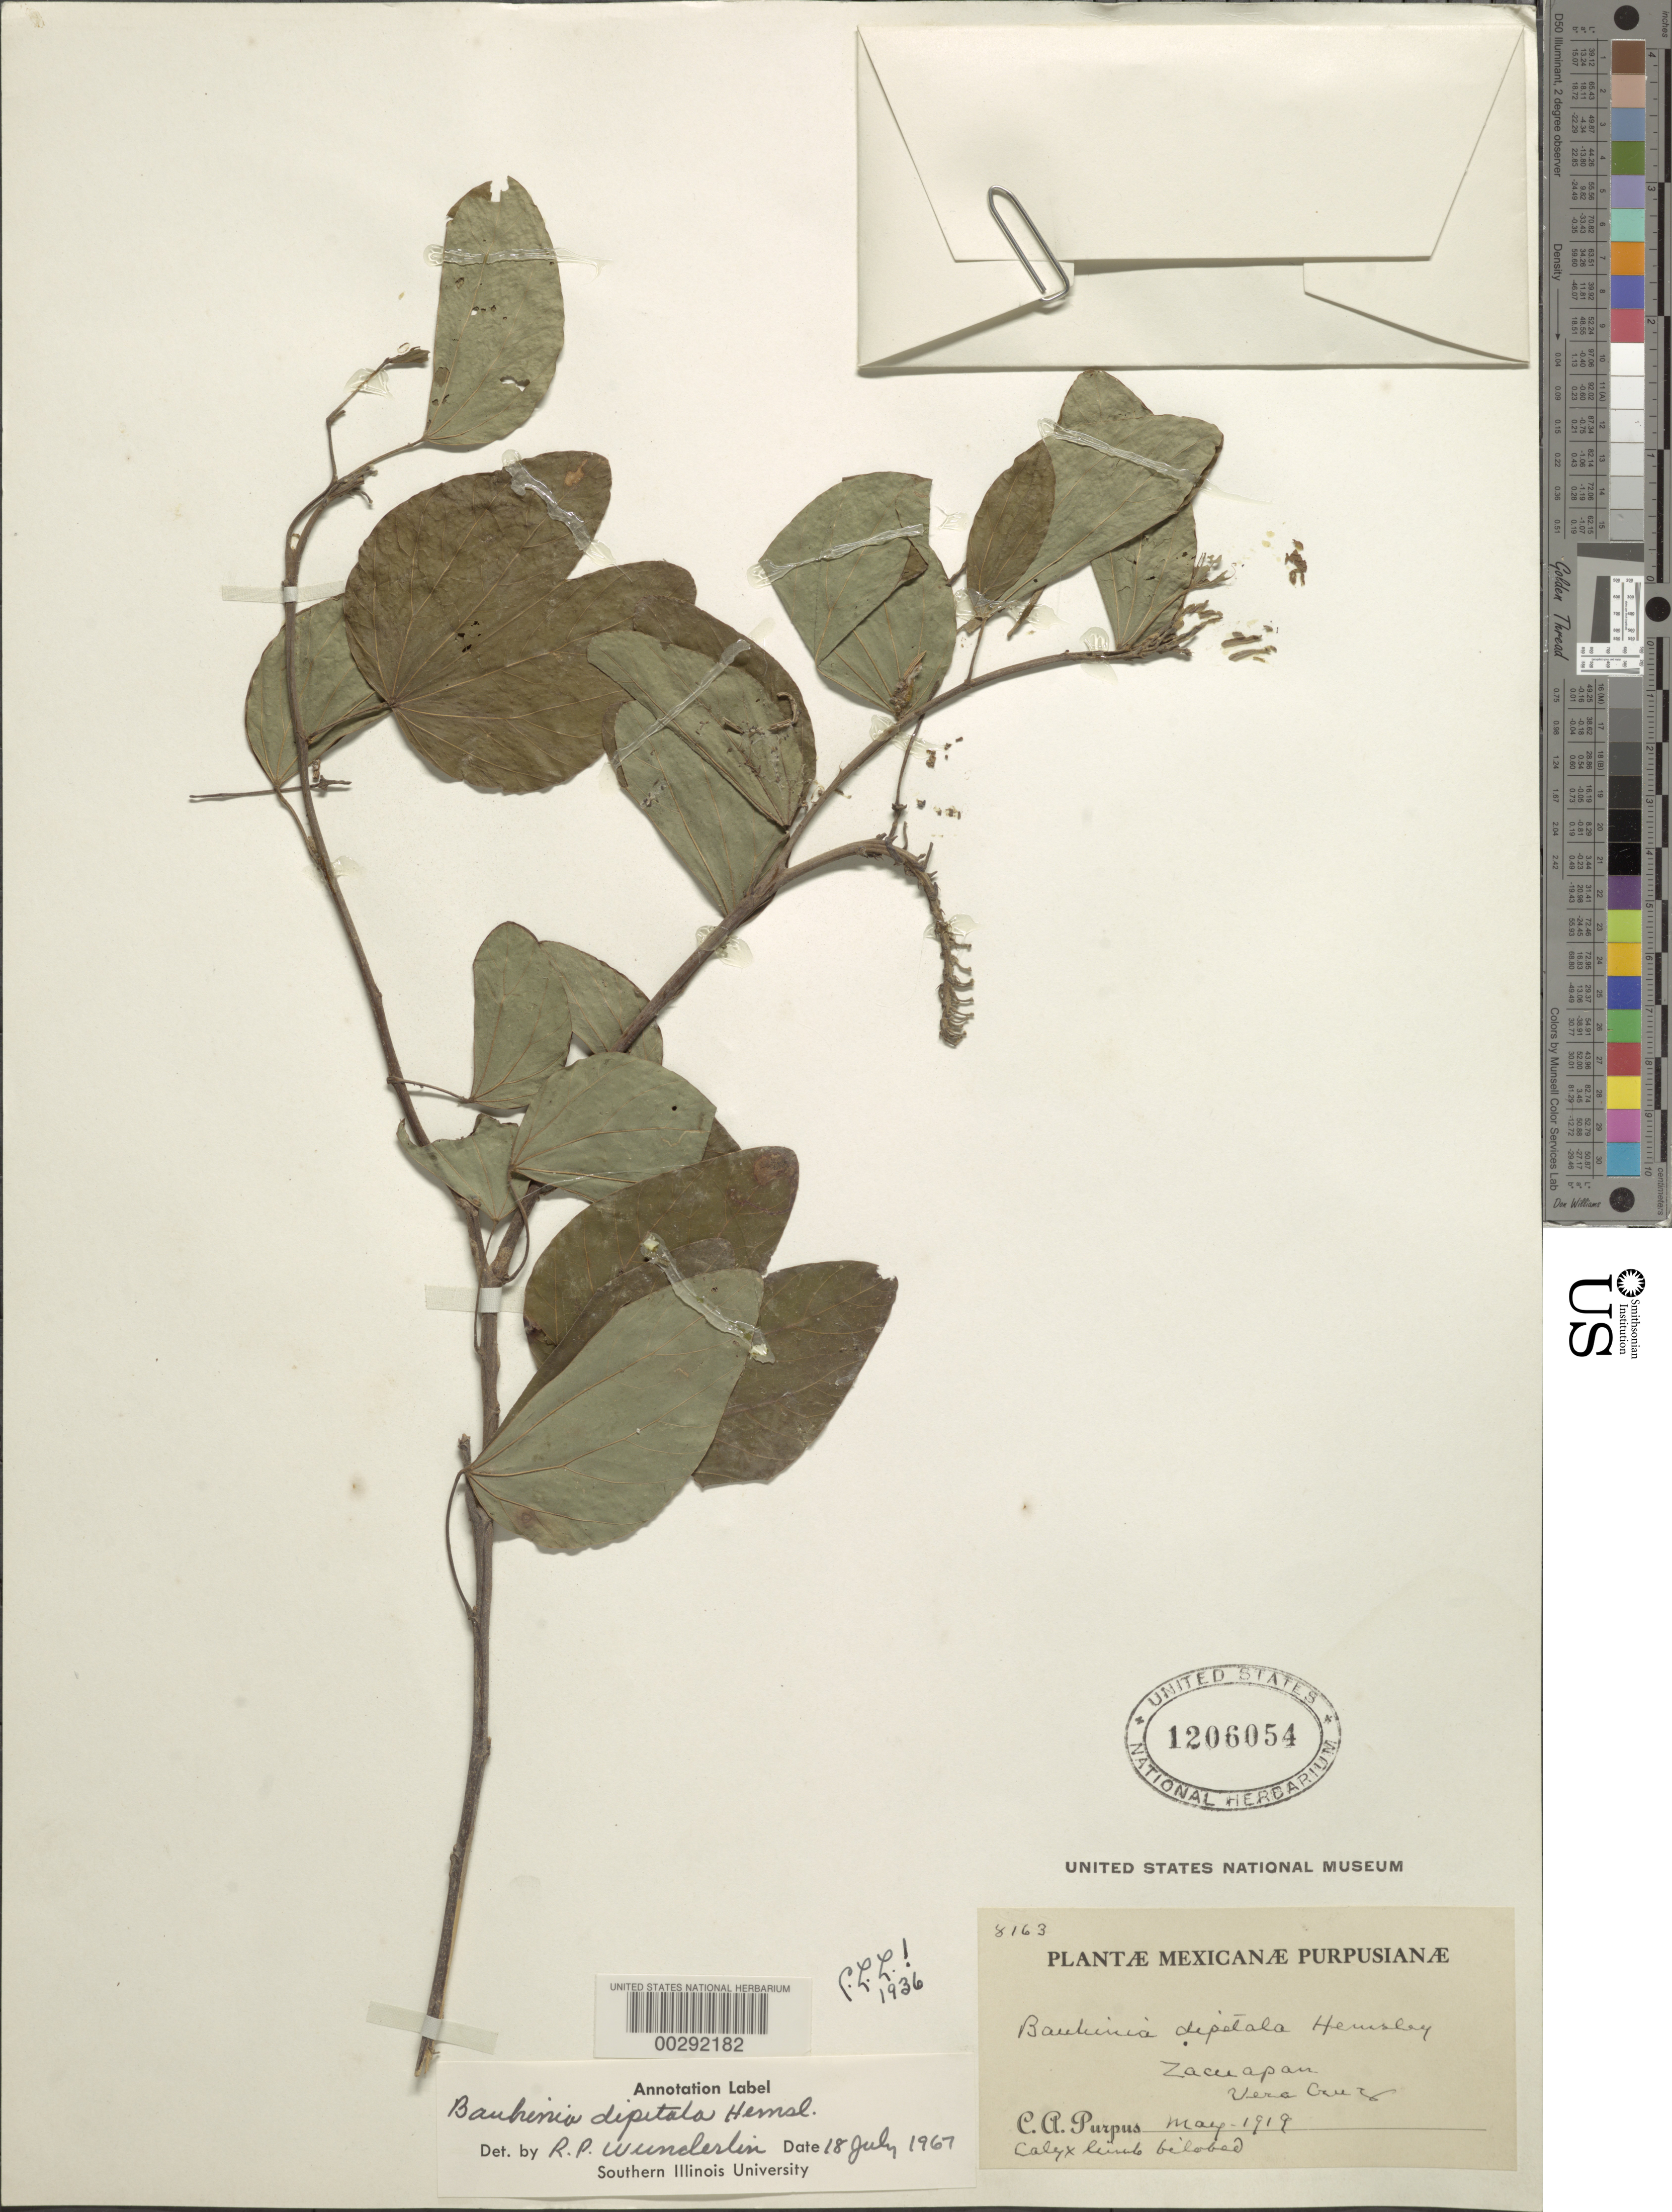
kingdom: Plantae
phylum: Tracheophyta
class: Magnoliopsida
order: Fabales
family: Fabaceae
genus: Bauhinia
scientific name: Bauhinia dipetala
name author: Hemsl.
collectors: C. A. Purpus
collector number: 8163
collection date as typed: May 1919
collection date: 1919-05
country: Mexico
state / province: Veracruz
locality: Zacuapan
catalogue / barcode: US 1206054